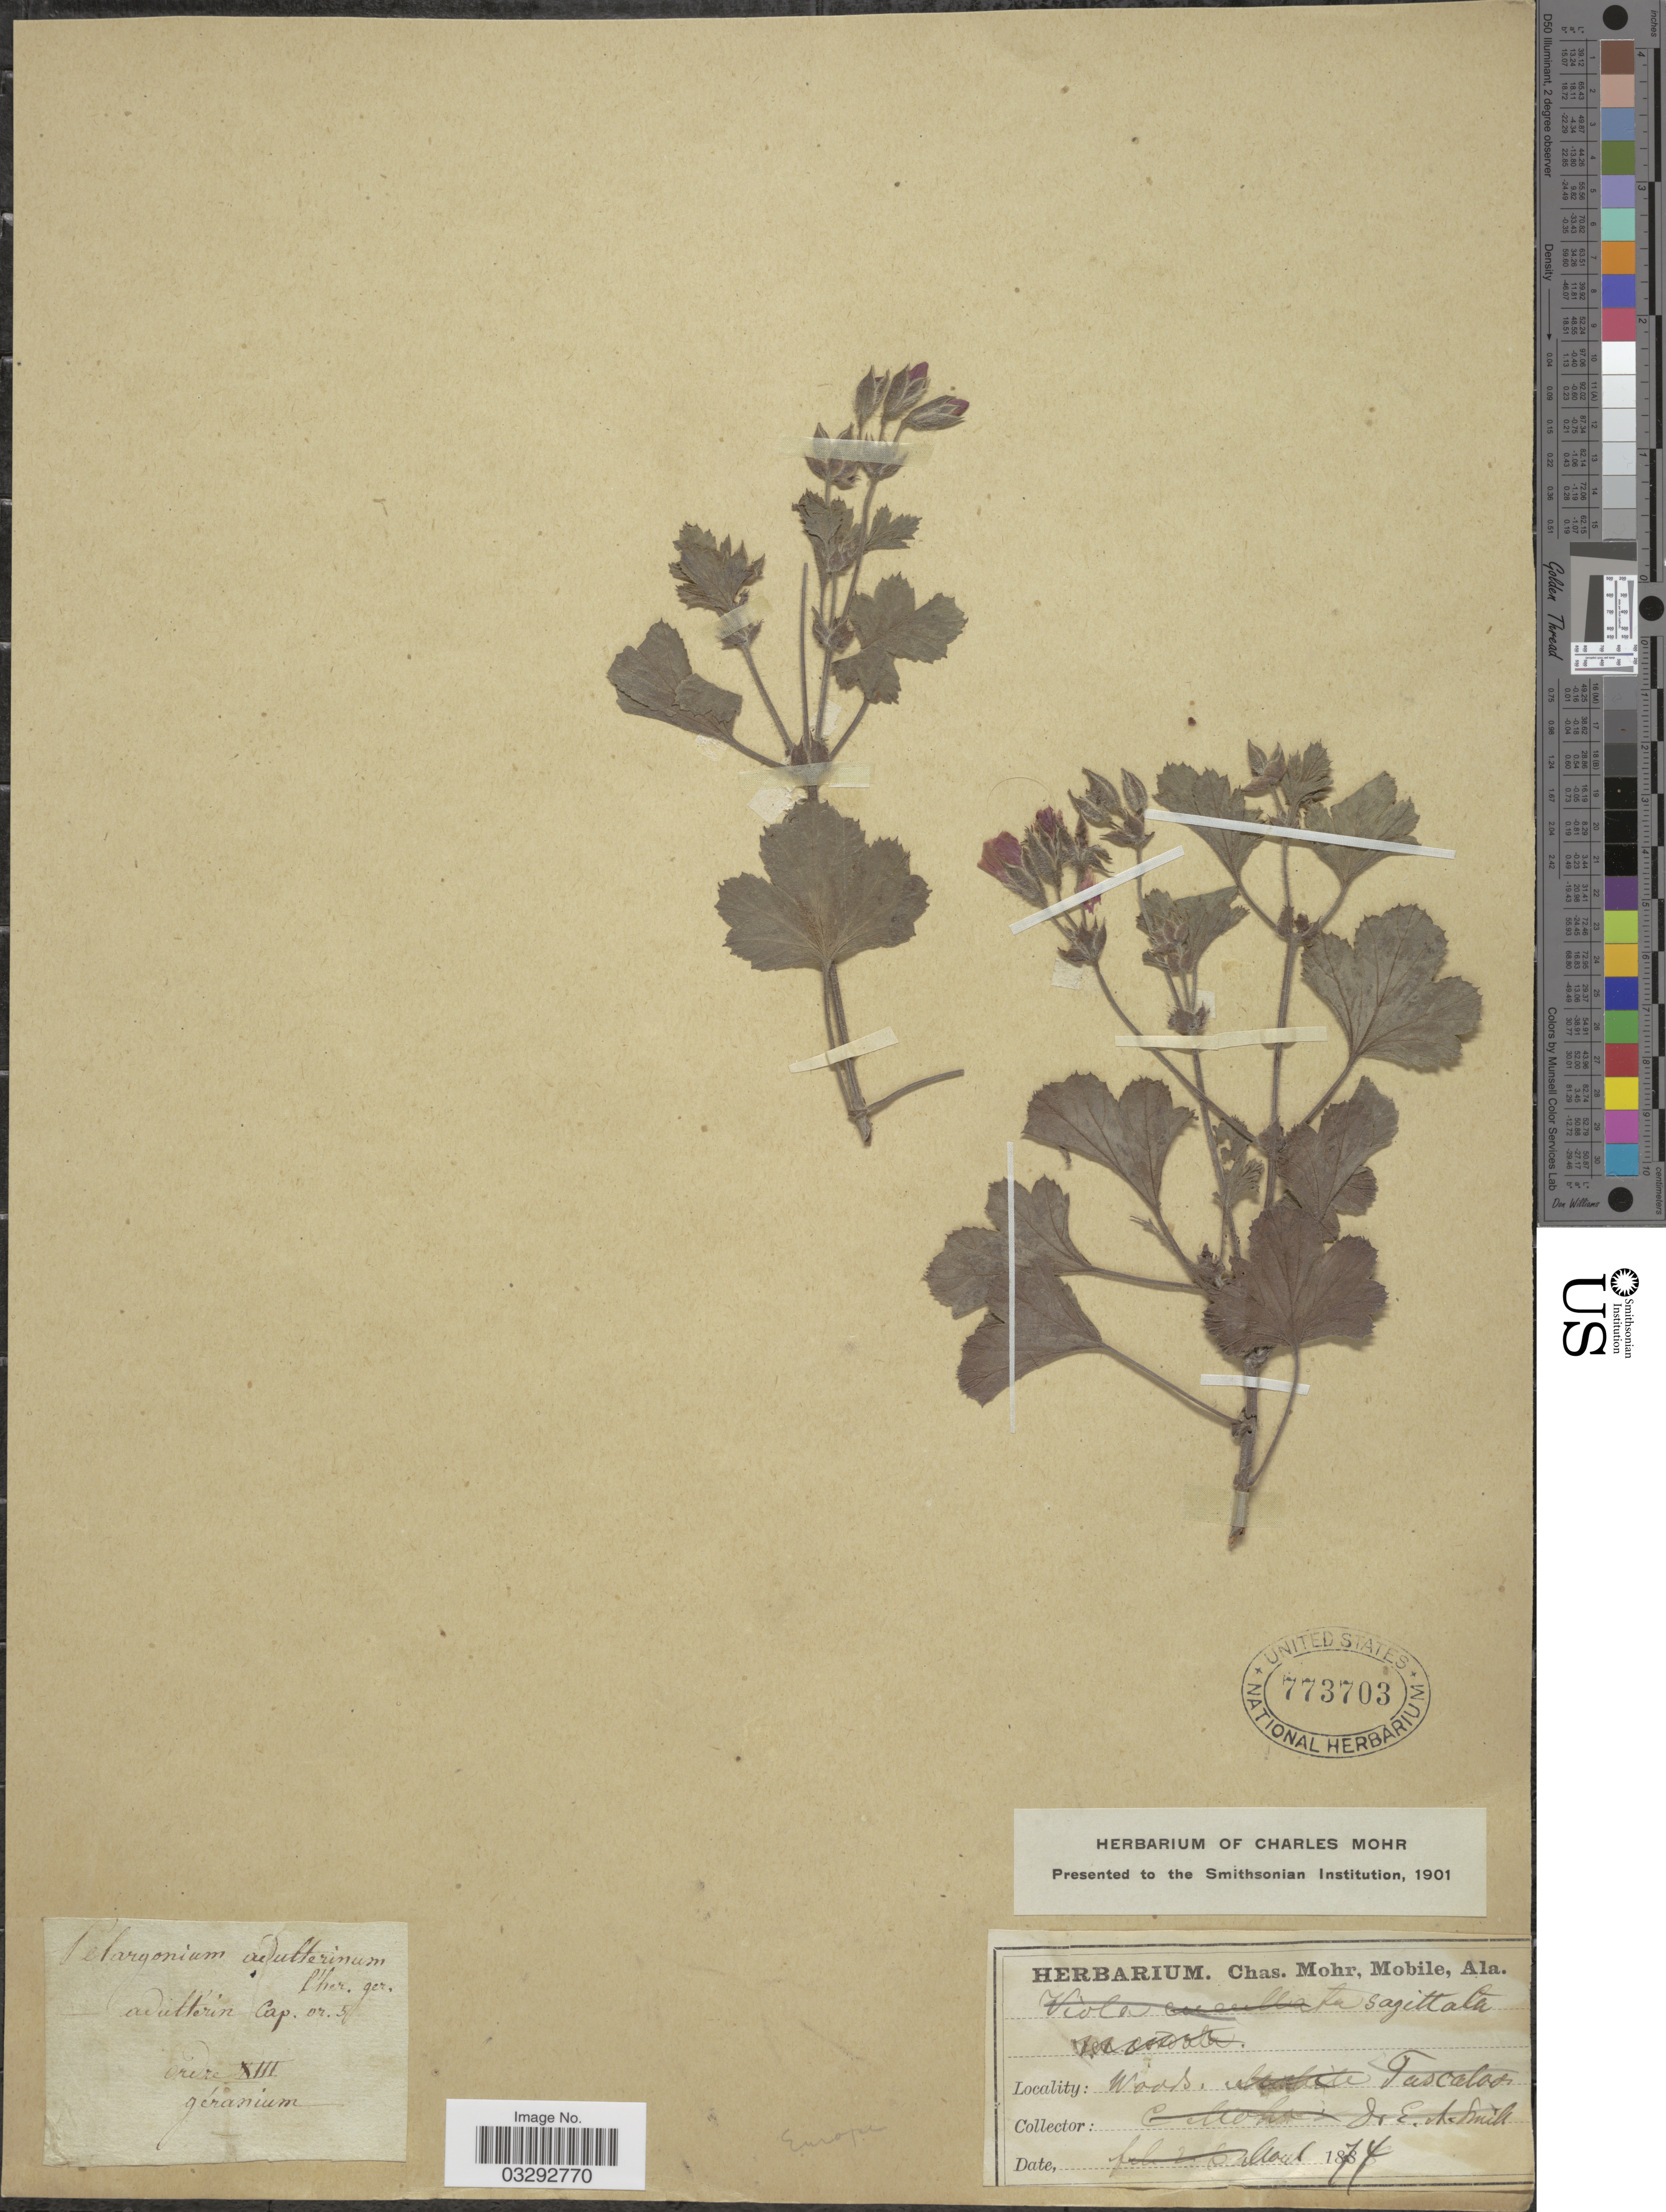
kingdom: Plantae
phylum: Tracheophyta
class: Magnoliopsida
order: Geraniales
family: Geraniaceae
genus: Pelargonium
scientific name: Pelargonium adulterinum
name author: L'Hér.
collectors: ex herb. Charles Mohr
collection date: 1874-08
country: United States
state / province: Alabama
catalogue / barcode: US 773703